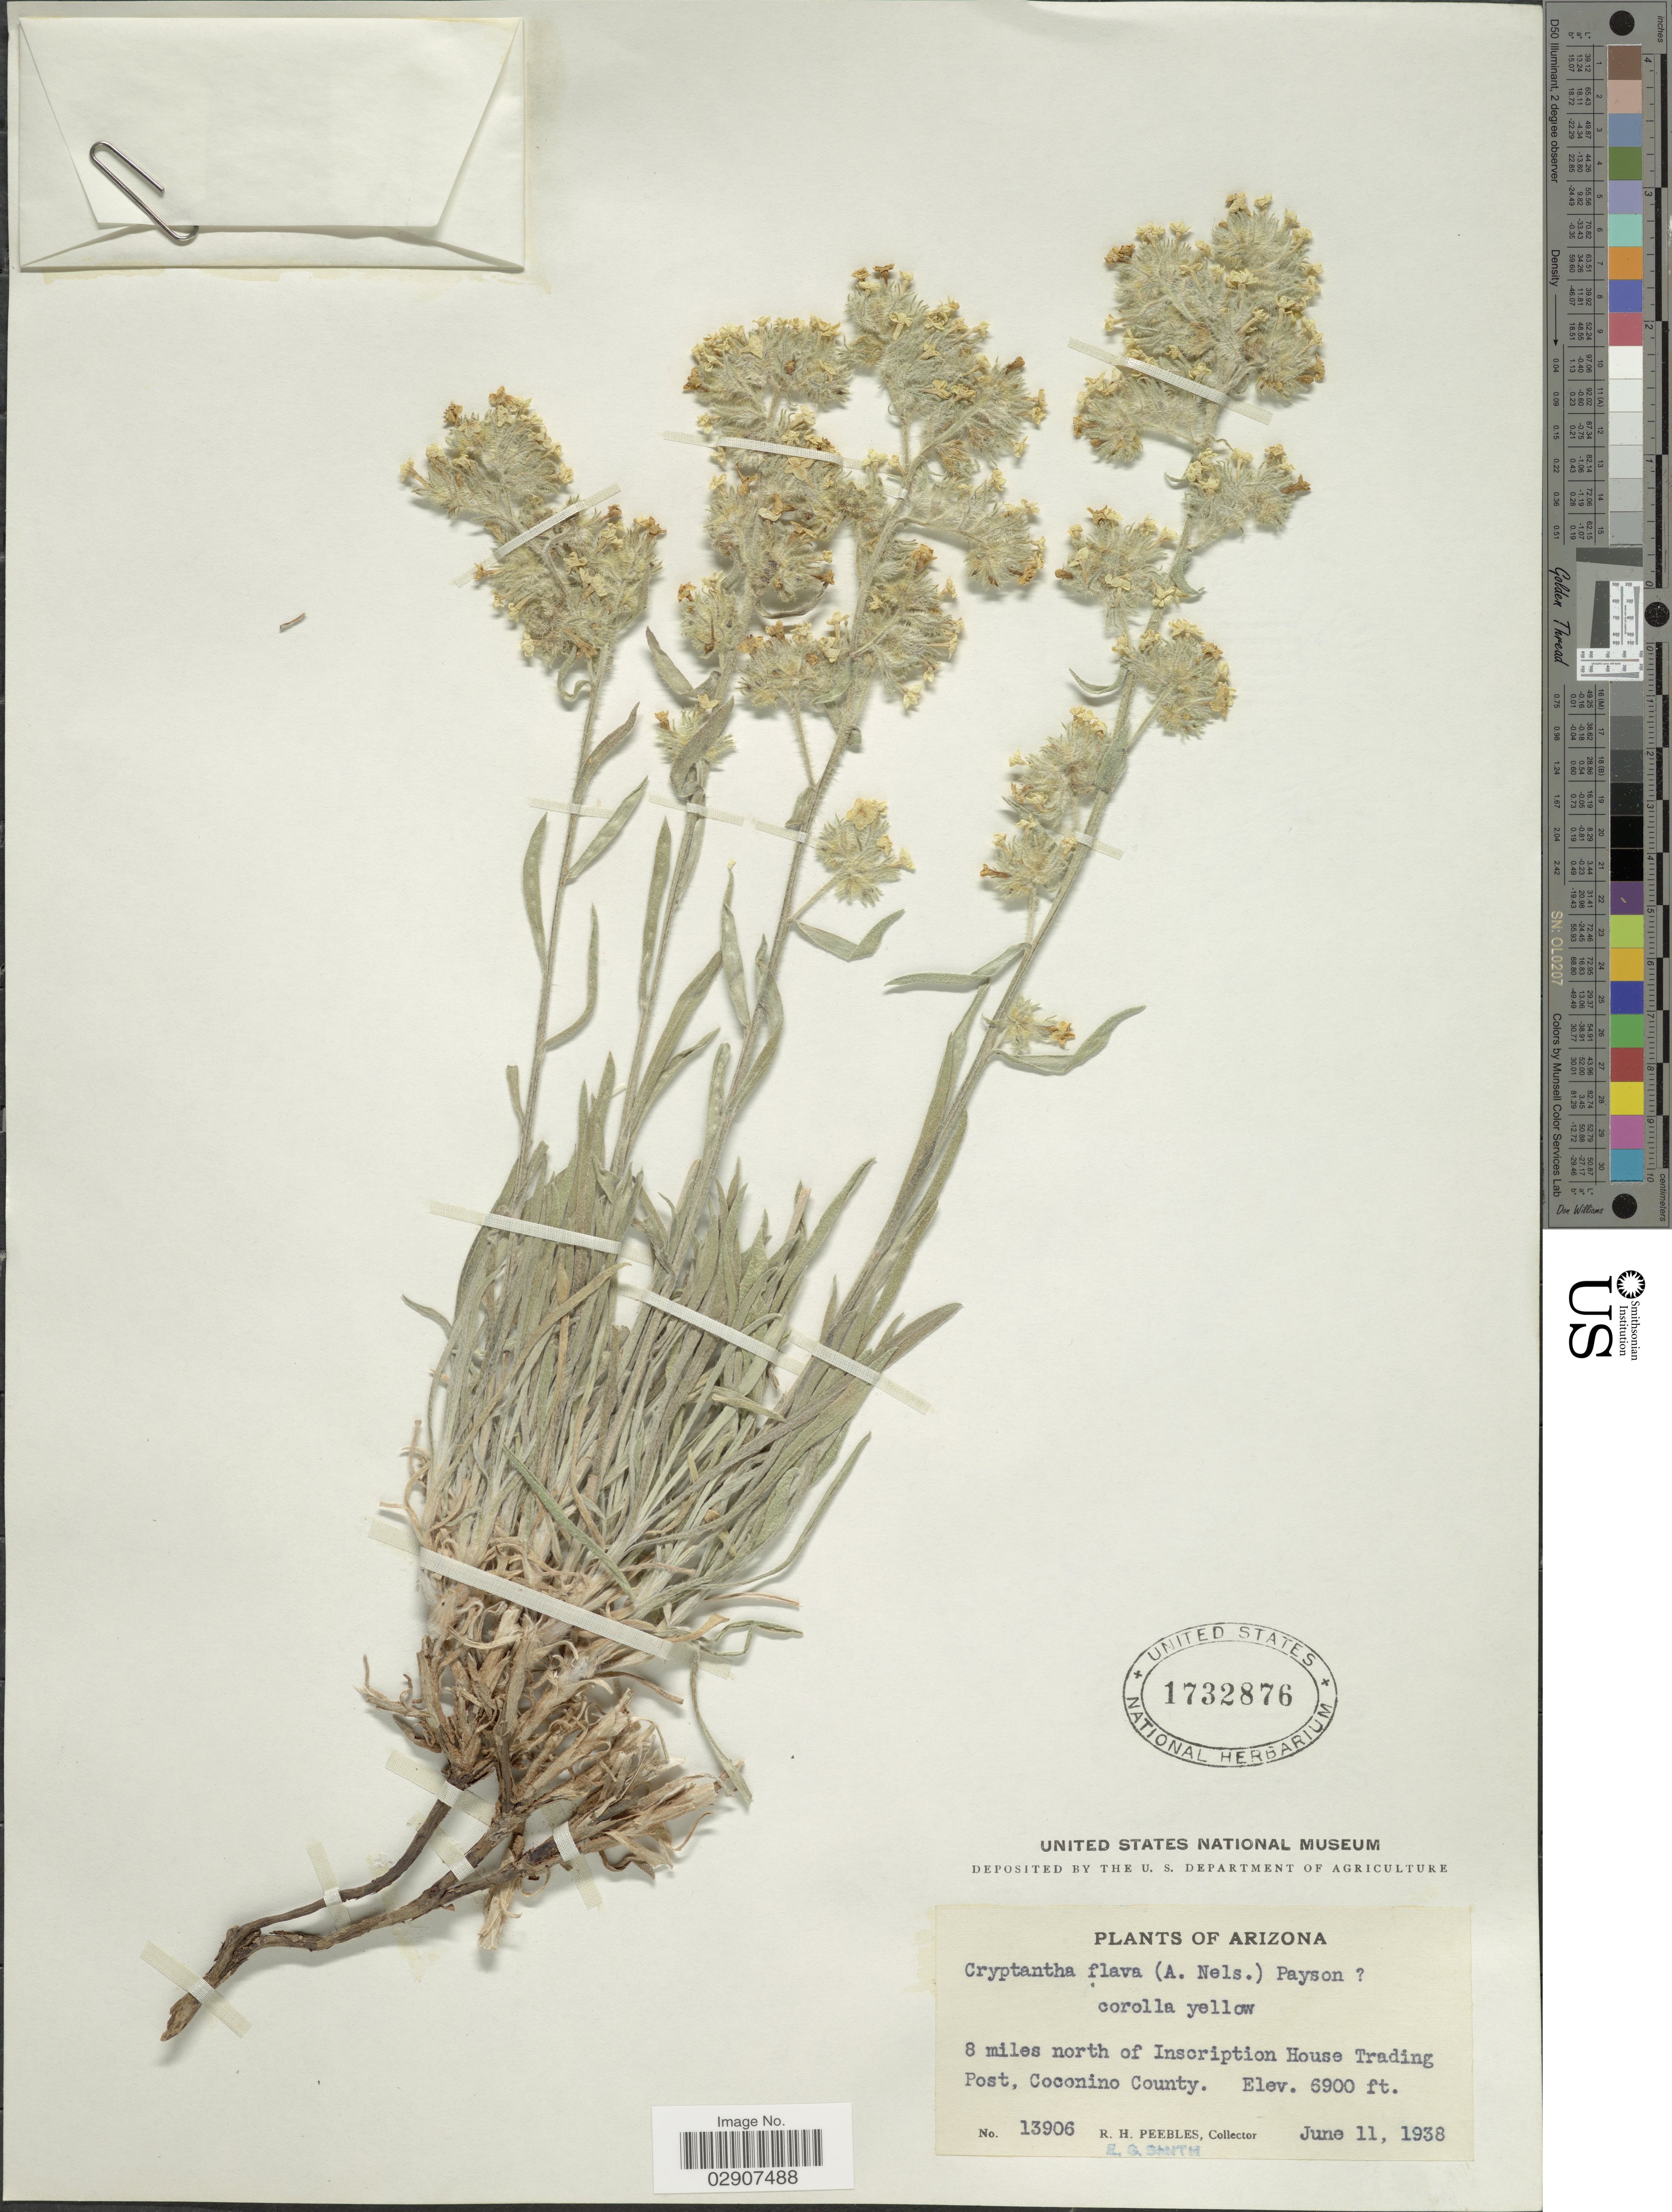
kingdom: Plantae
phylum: Tracheophyta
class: Magnoliopsida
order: Boraginales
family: Boraginaceae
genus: Cryptantha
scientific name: Cryptantha flava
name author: (A. Nelson) Payson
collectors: R. H. Peebles & E. G. Smith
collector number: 13906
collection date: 1938-06-11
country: United States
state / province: Arizona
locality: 8 miles north of Inscription House Trading Post, Coconino County.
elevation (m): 2103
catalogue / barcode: US 1732876